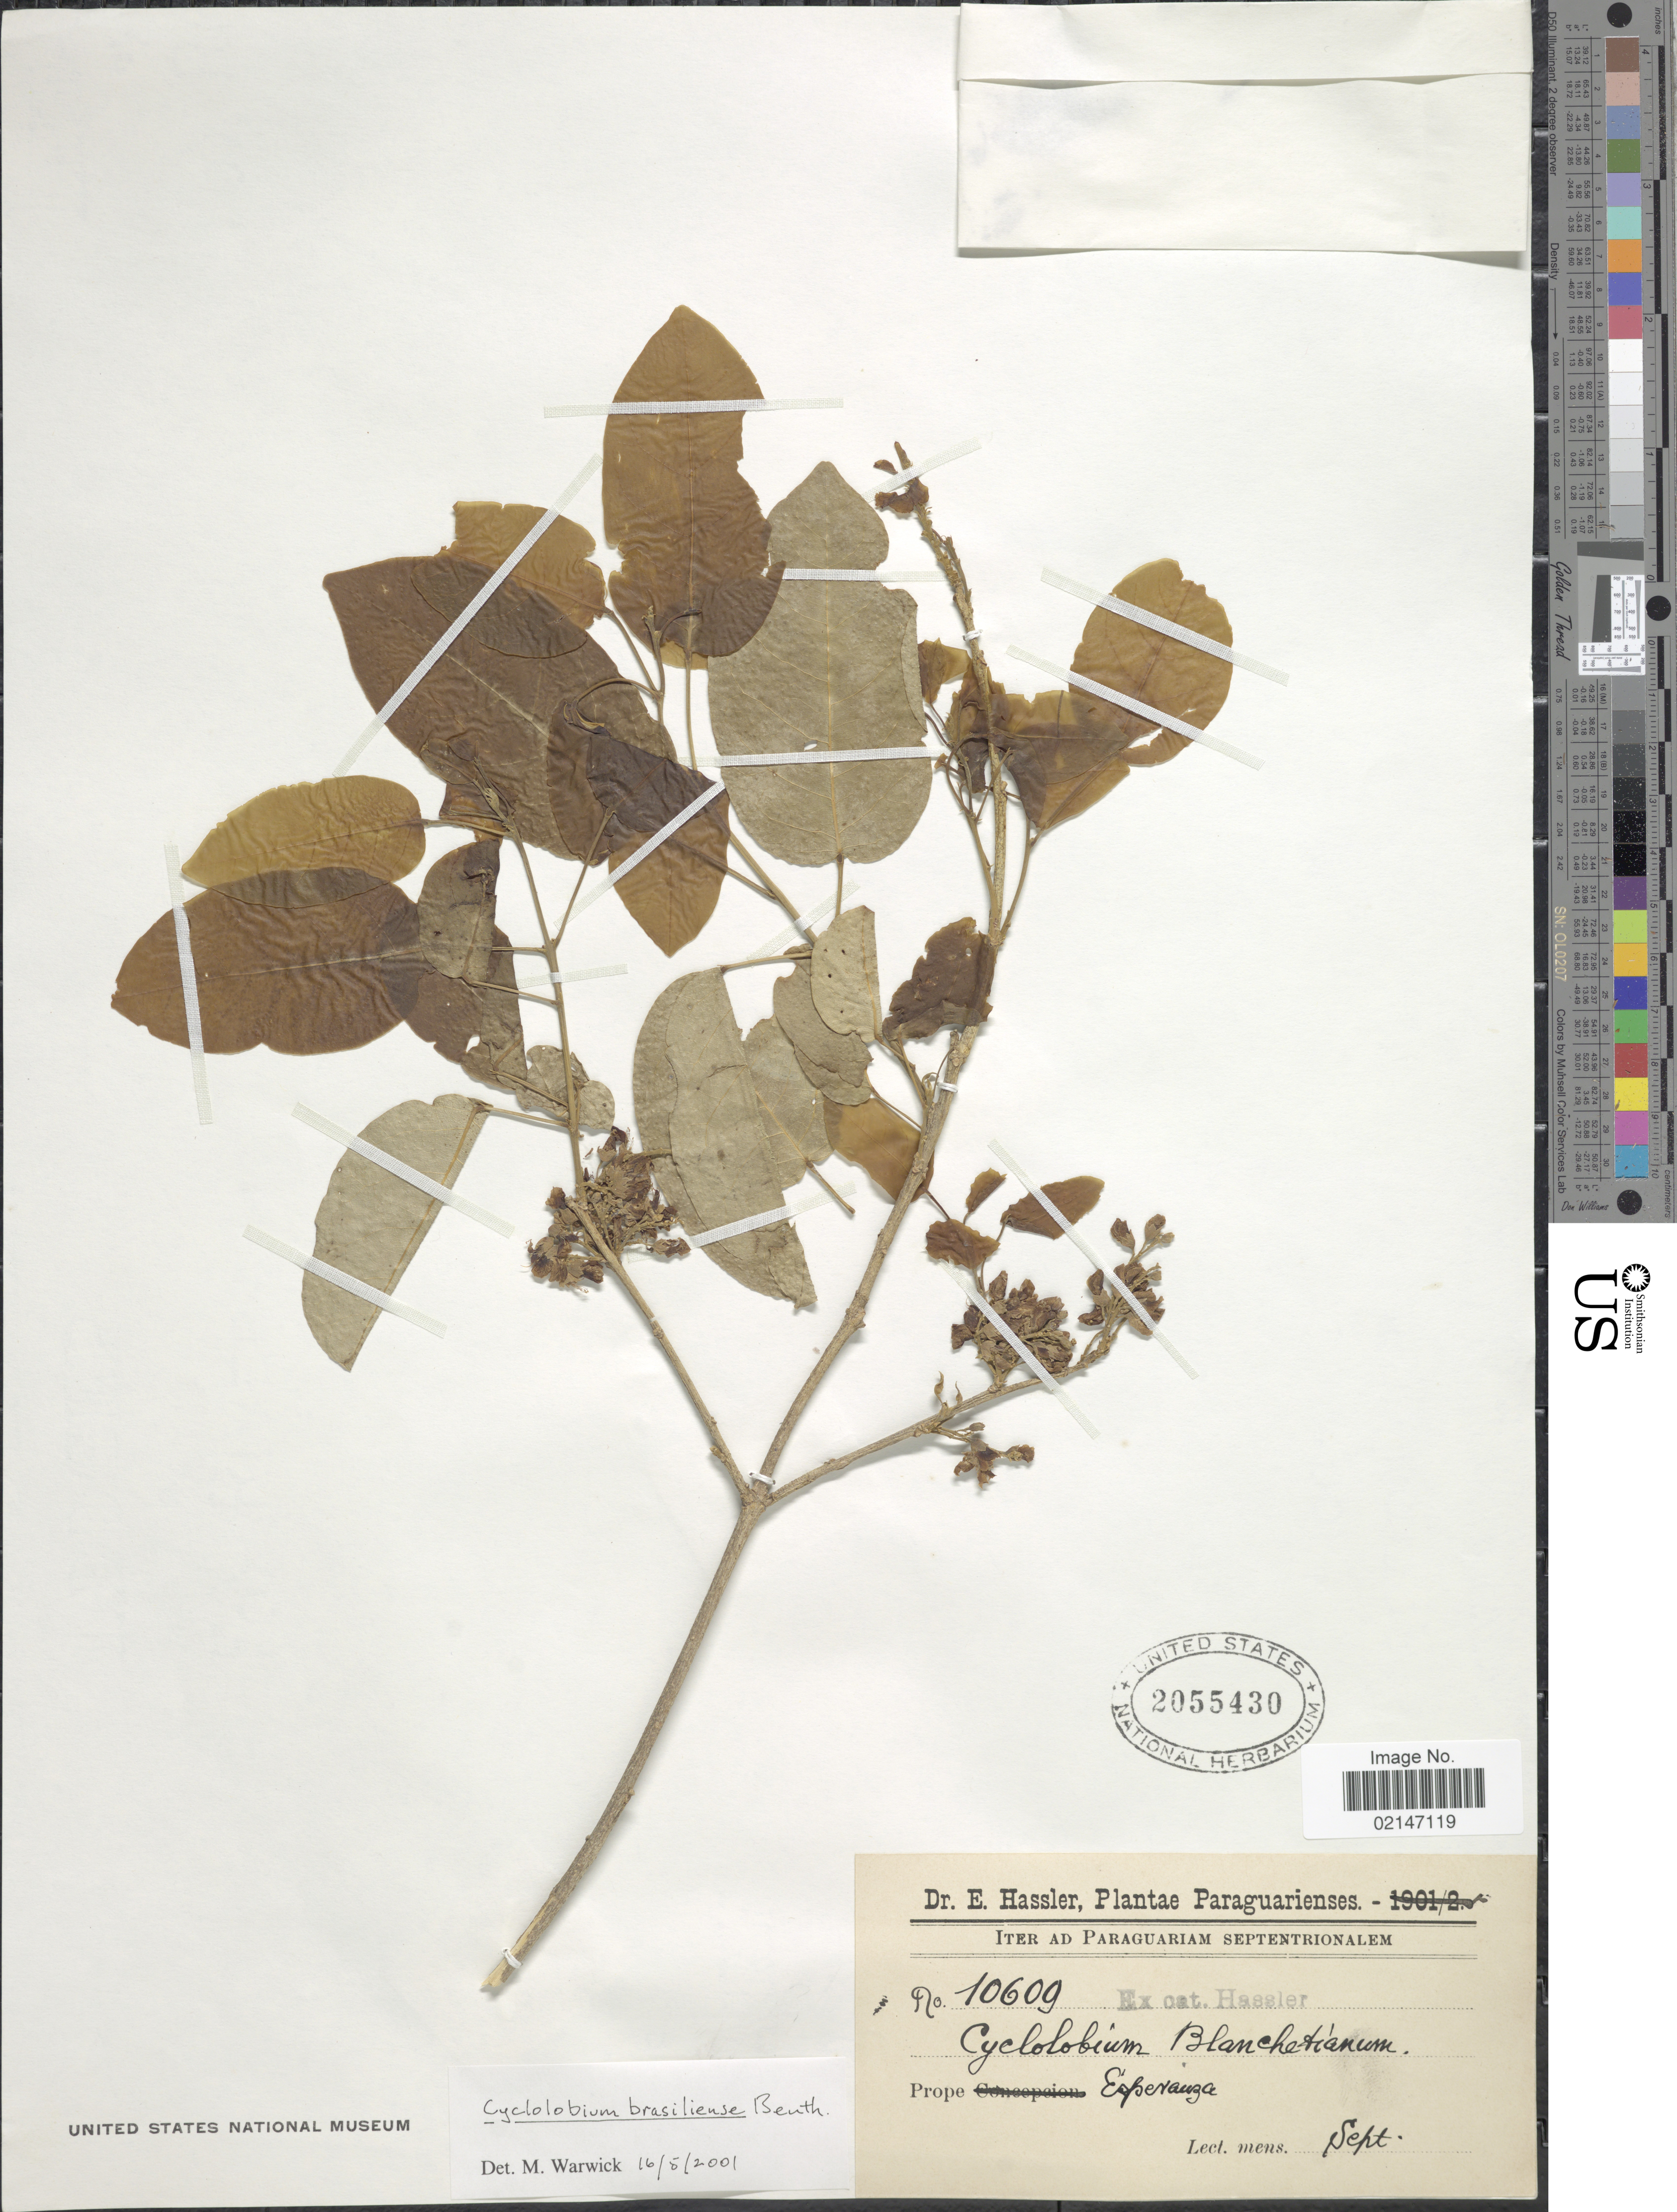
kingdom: Plantae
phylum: Tracheophyta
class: Magnoliopsida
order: Fabales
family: Fabaceae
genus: Cyclolobium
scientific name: Cyclolobium brasiliense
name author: Benth.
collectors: E. Hassler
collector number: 10609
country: Paraguay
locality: Paraguarienses, Prope Esperanza, Iter ad Paraguariam Septentrionalem [unsure placement]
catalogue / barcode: US 2055430